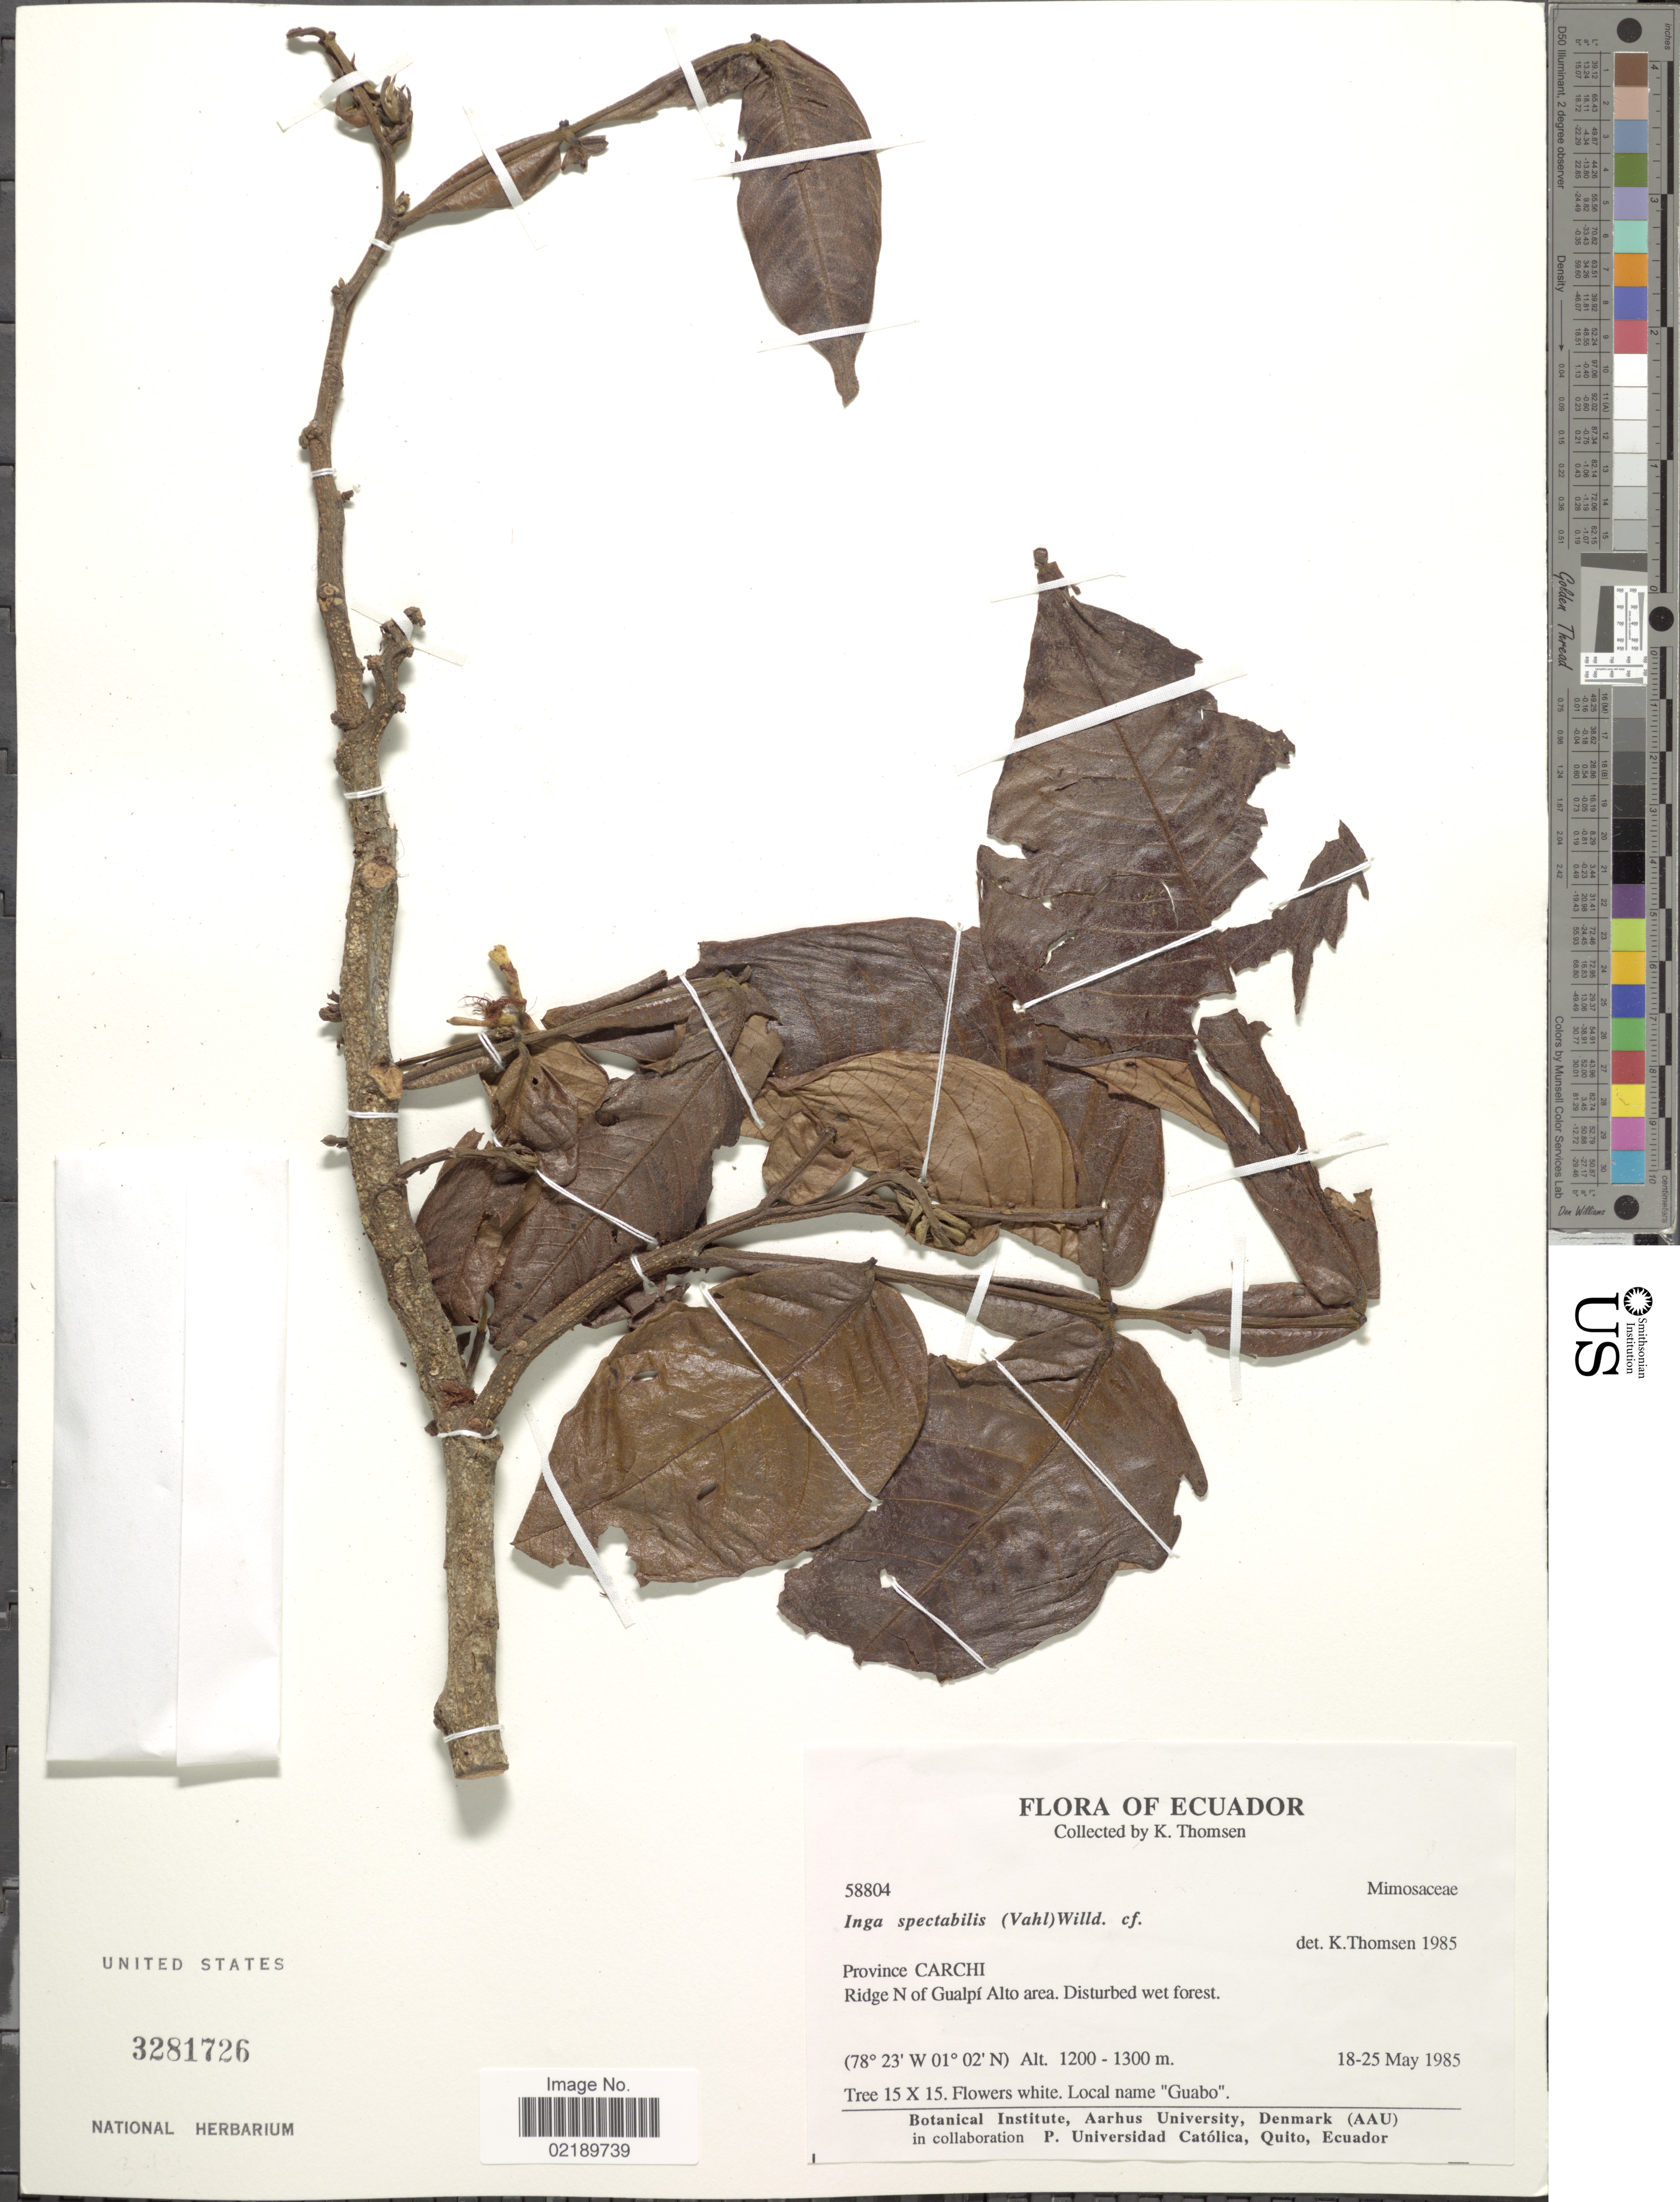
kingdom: Plantae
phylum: Tracheophyta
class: Magnoliopsida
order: Fabales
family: Fabaceae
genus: Inga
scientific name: Inga spectabilis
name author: (Vahl) Willd.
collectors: K. Thomsen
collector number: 58804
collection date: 1985-05-18/1985-05-25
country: Ecuador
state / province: Carchi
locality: Province Carchi. Ridge N of Gualpí Alto area.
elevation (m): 1200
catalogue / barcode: US 3281726